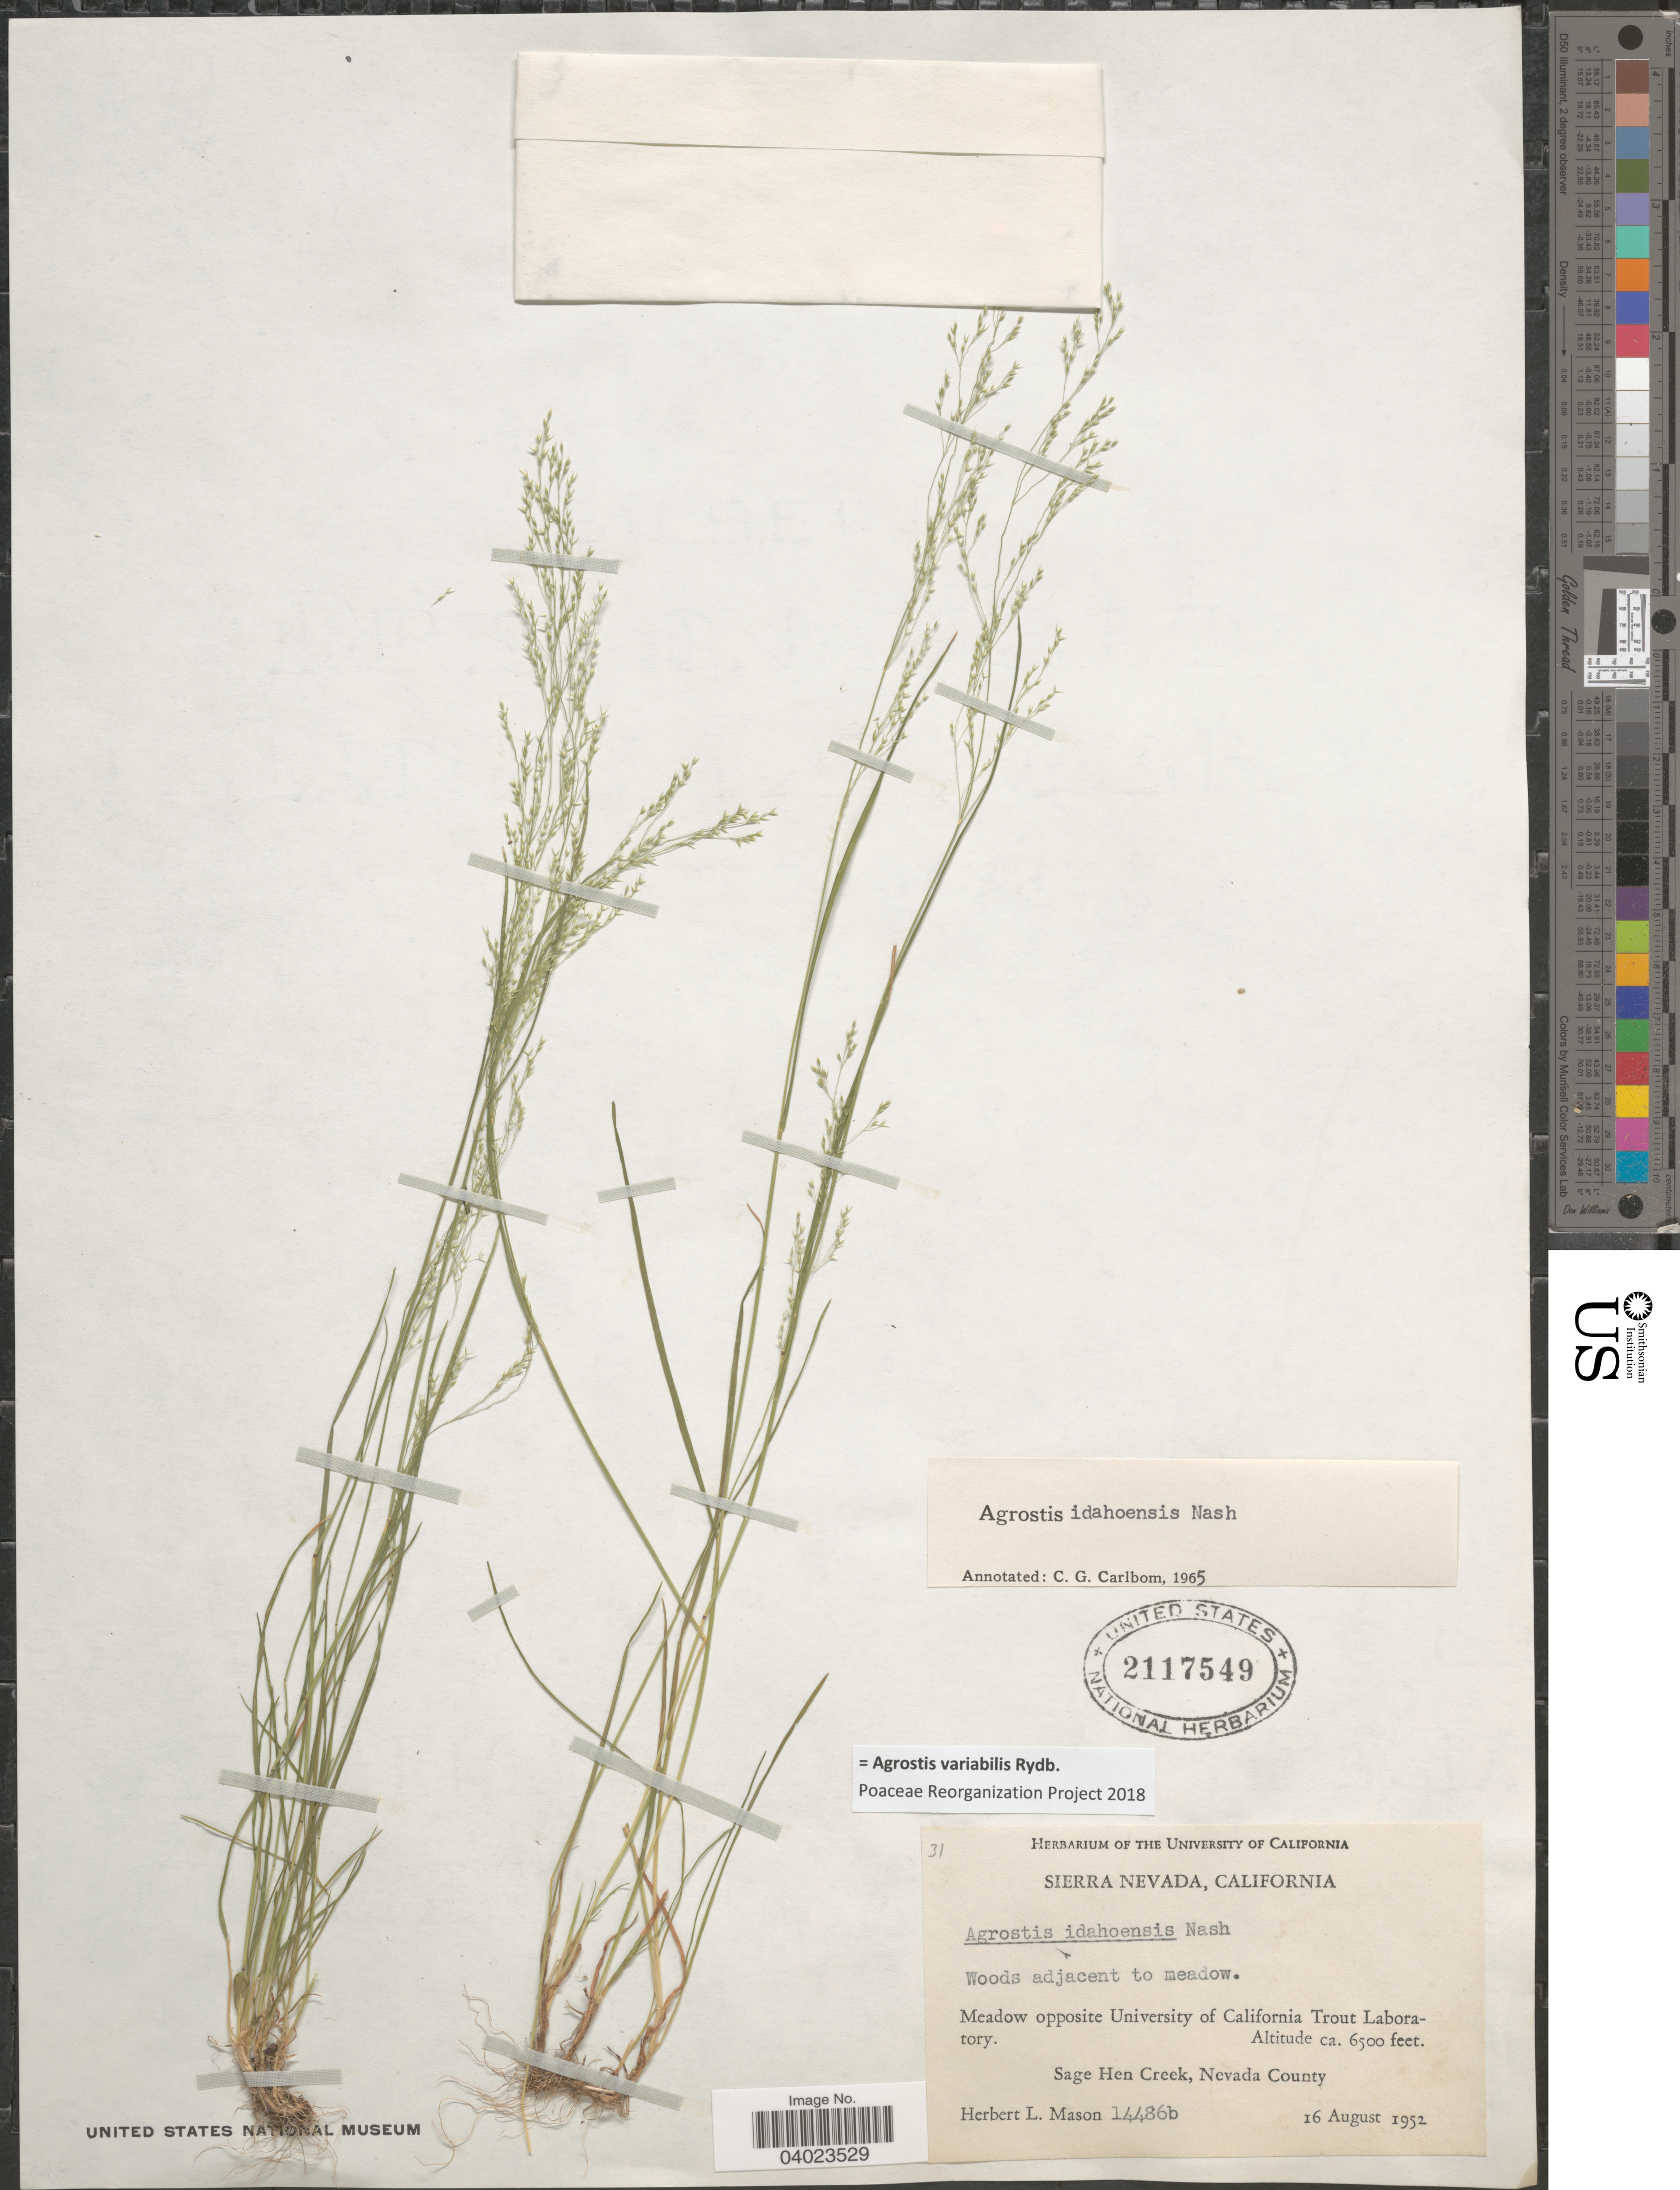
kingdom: Plantae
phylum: Tracheophyta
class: Liliopsida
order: Poales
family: Poaceae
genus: Agrostis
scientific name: Agrostis variabilis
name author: Rydb.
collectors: H. L. Mason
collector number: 14486b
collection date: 1952-08-16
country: United States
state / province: California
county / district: Nevada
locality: Sierra Nevada. Meadow opposite University of California Trout Laboratory. Sage Hen Creek, Nevada County.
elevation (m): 1981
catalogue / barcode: US 2117549